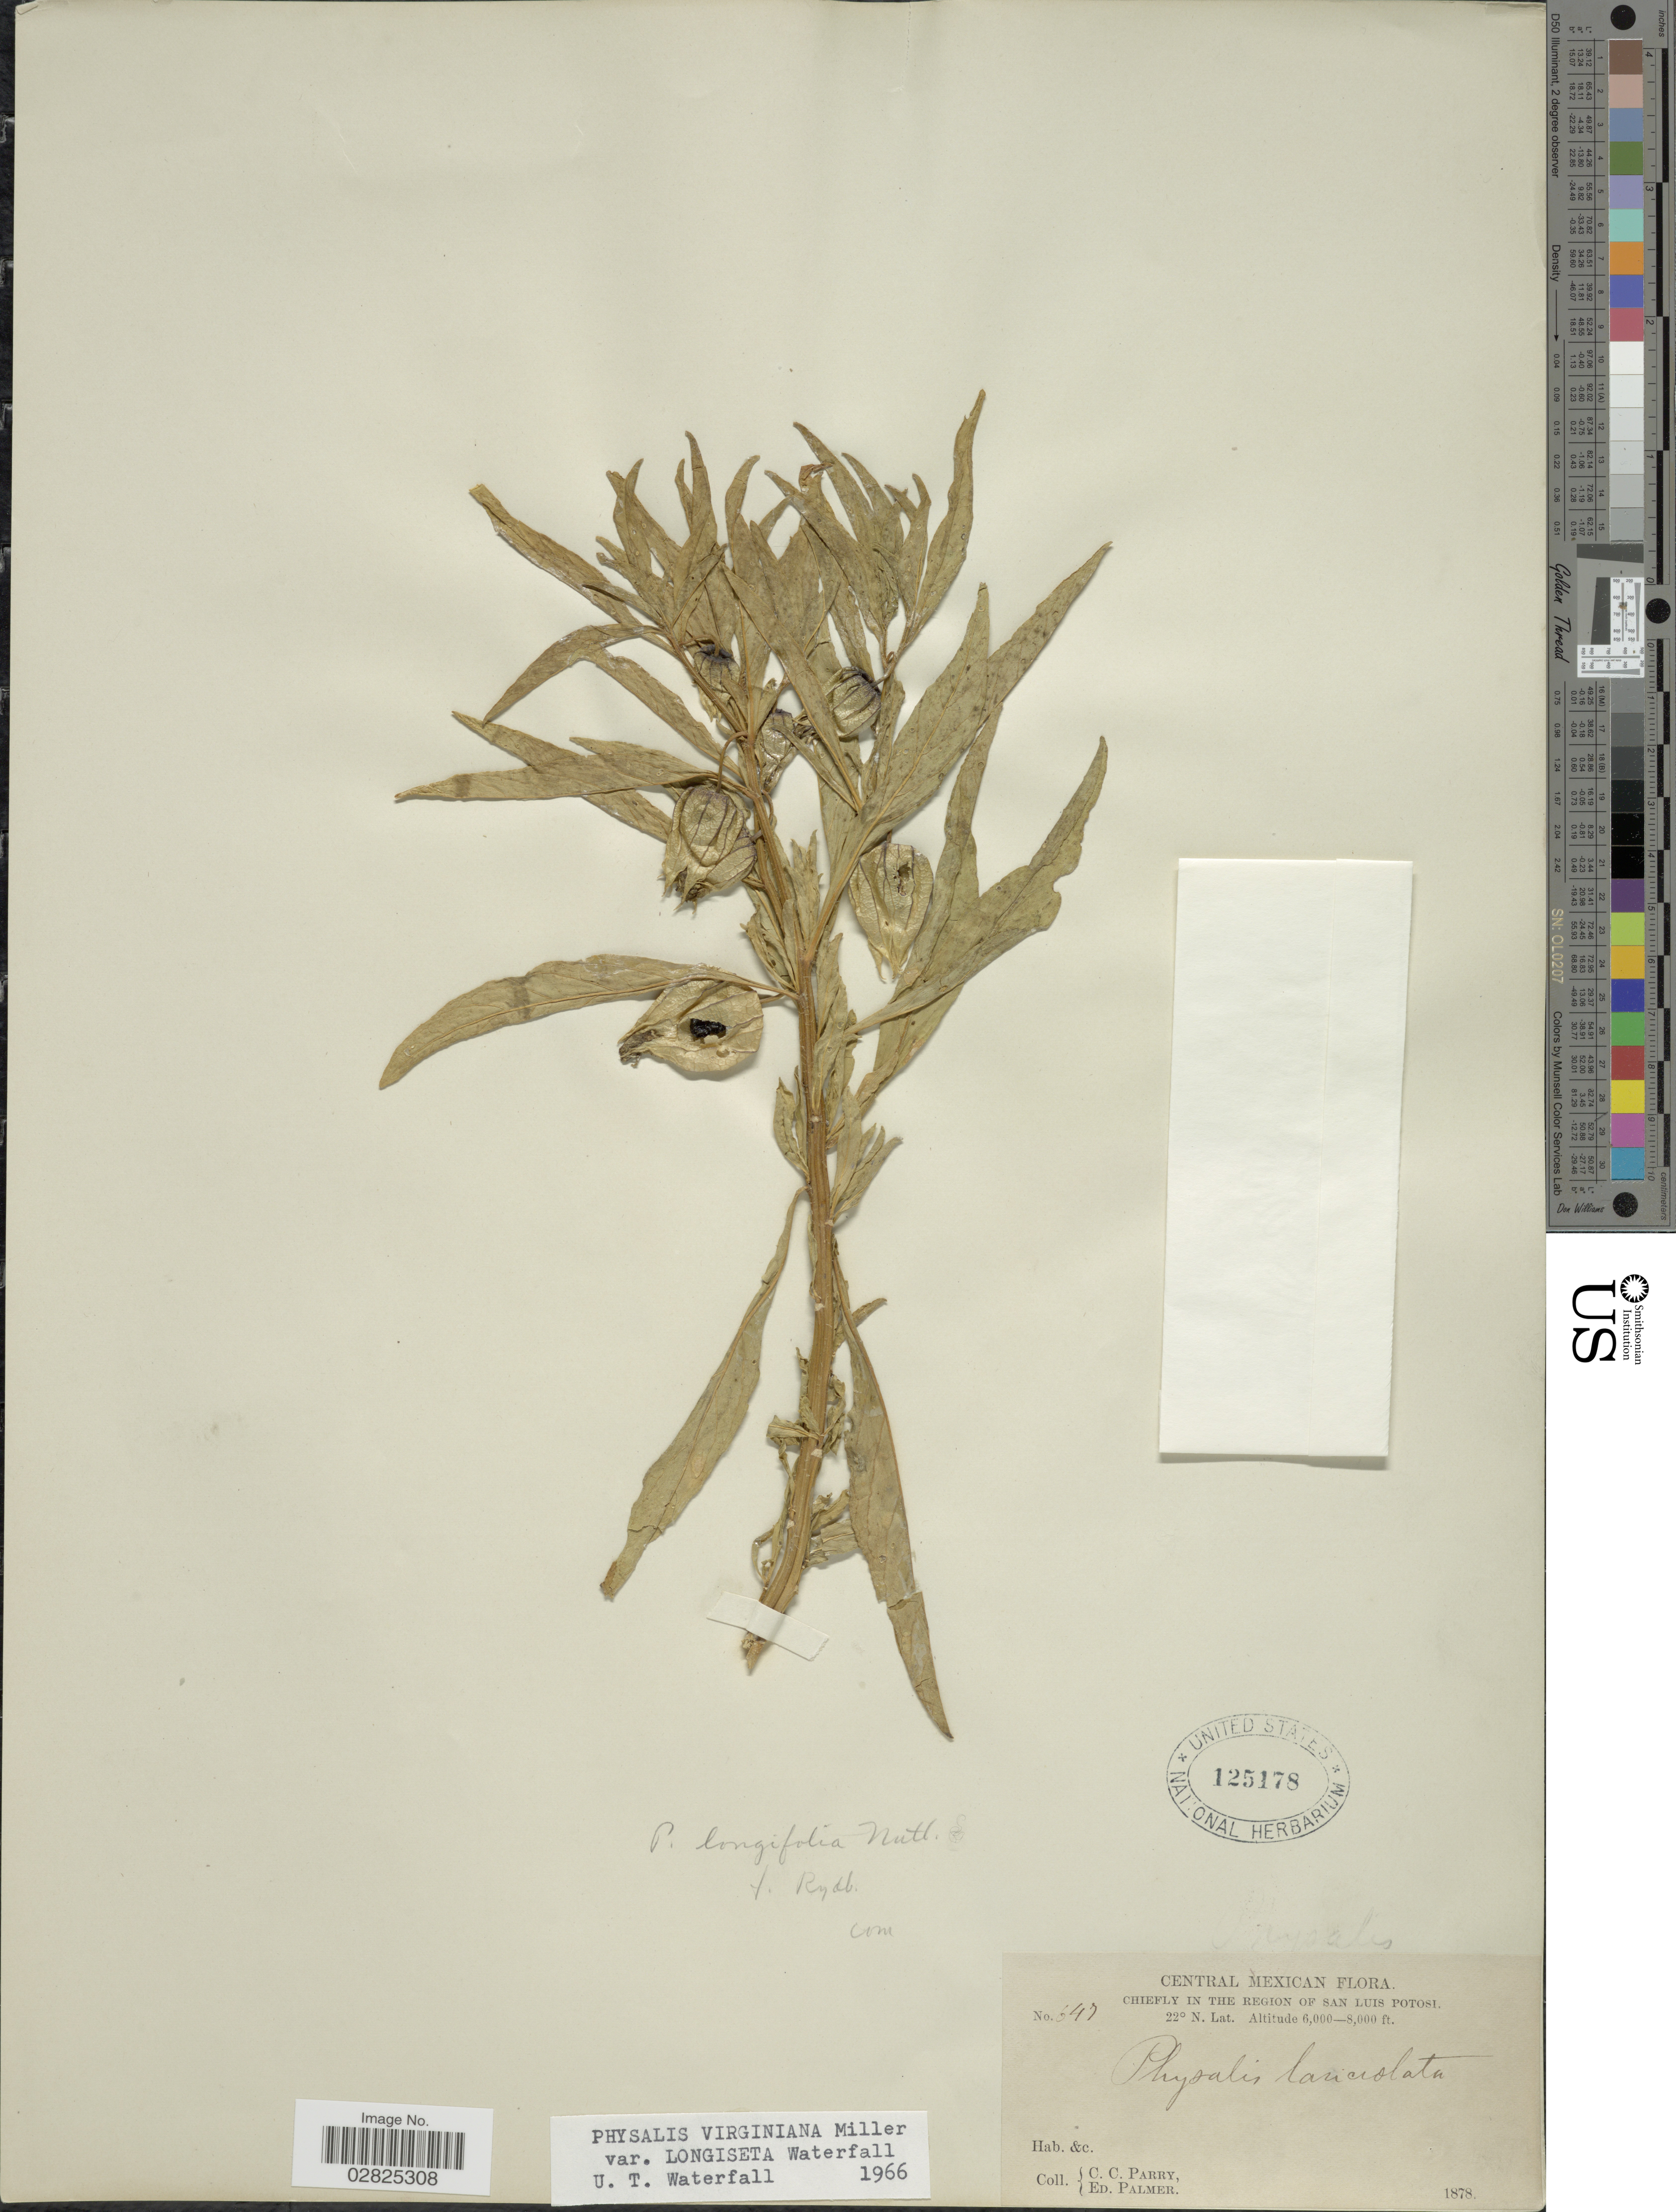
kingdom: Plantae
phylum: Tracheophyta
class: Magnoliopsida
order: Solanales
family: Solanaceae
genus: Physalis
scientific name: Physalis virginiana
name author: Mill.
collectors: C. C. Parry & E. Palmer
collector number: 647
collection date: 1878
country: Mexico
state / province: San Luis Potosí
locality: Central Mexican, Chiefly in the region of San Luis Potosi.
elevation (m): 1829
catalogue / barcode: US 125178